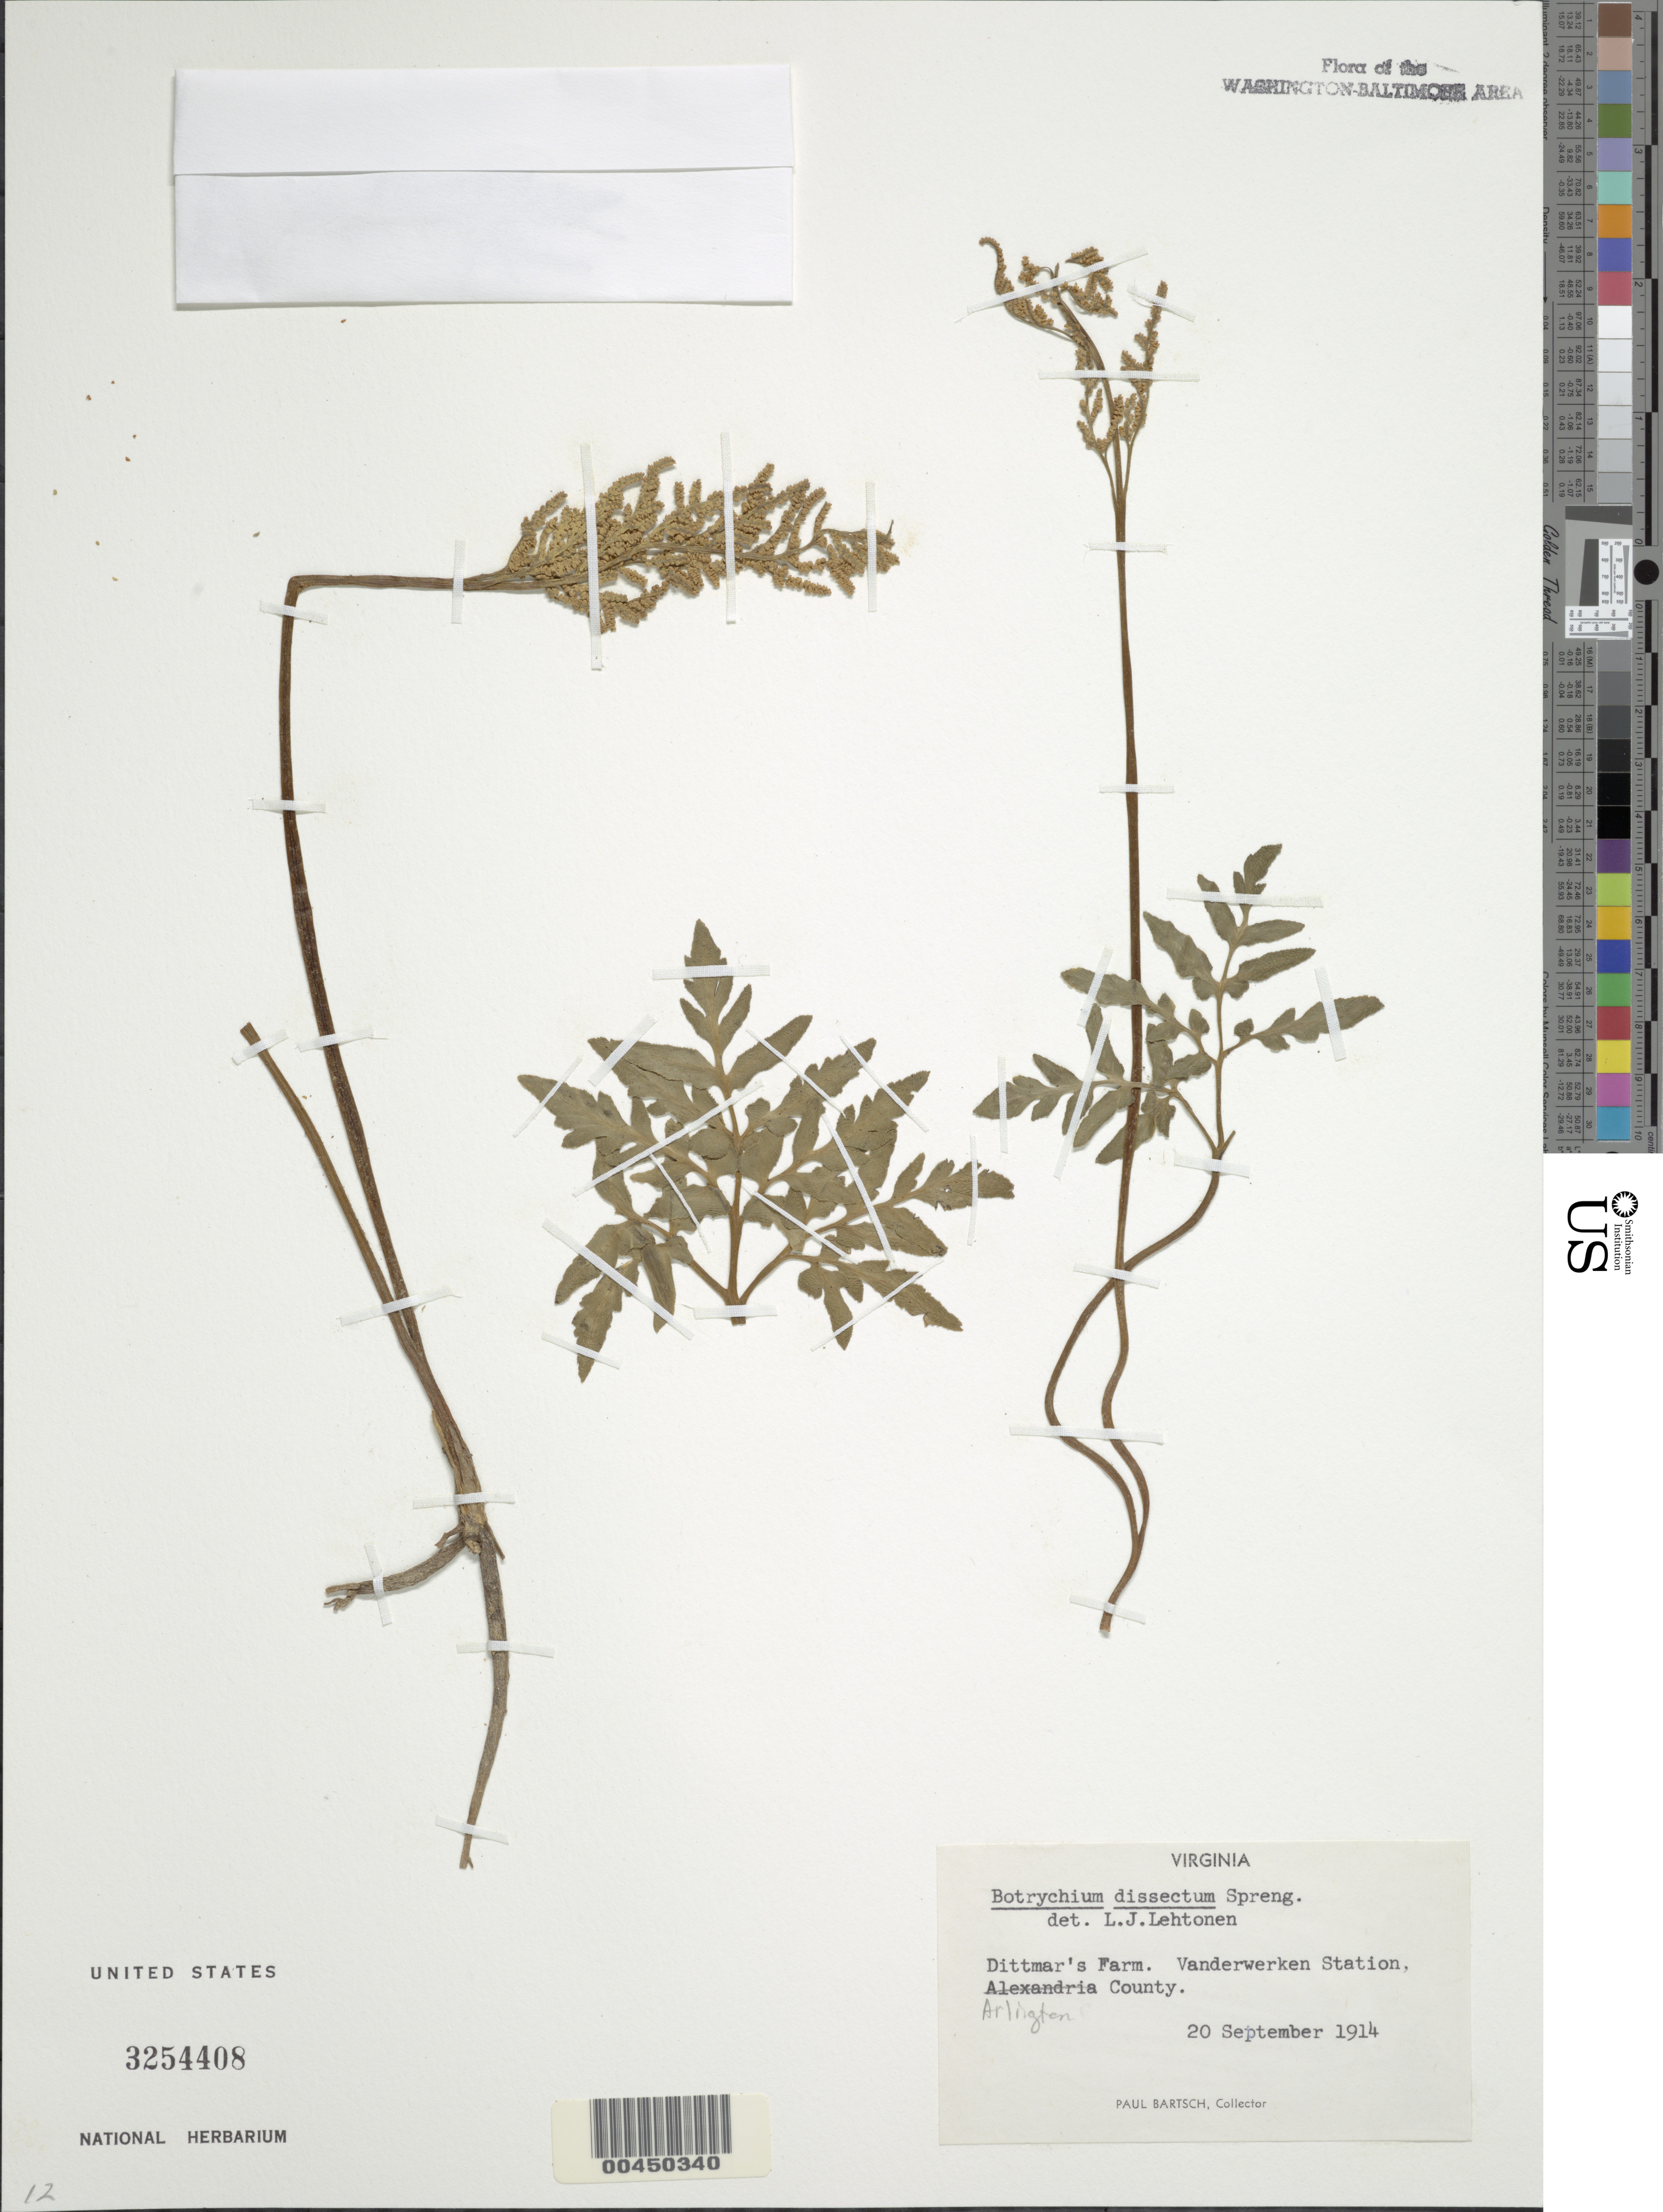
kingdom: Plantae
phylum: Tracheophyta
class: Polypodiopsida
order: Ophioglossales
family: Ophioglossaceae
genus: Botrychium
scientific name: Botrychium dissectum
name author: Spreng.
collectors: P. Bartsch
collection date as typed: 20 Sep 1914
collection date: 1914-09-20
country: United States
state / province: Virginia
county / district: Arlington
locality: Dittmar's Farm, Vanderwerken Station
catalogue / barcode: US 3254408